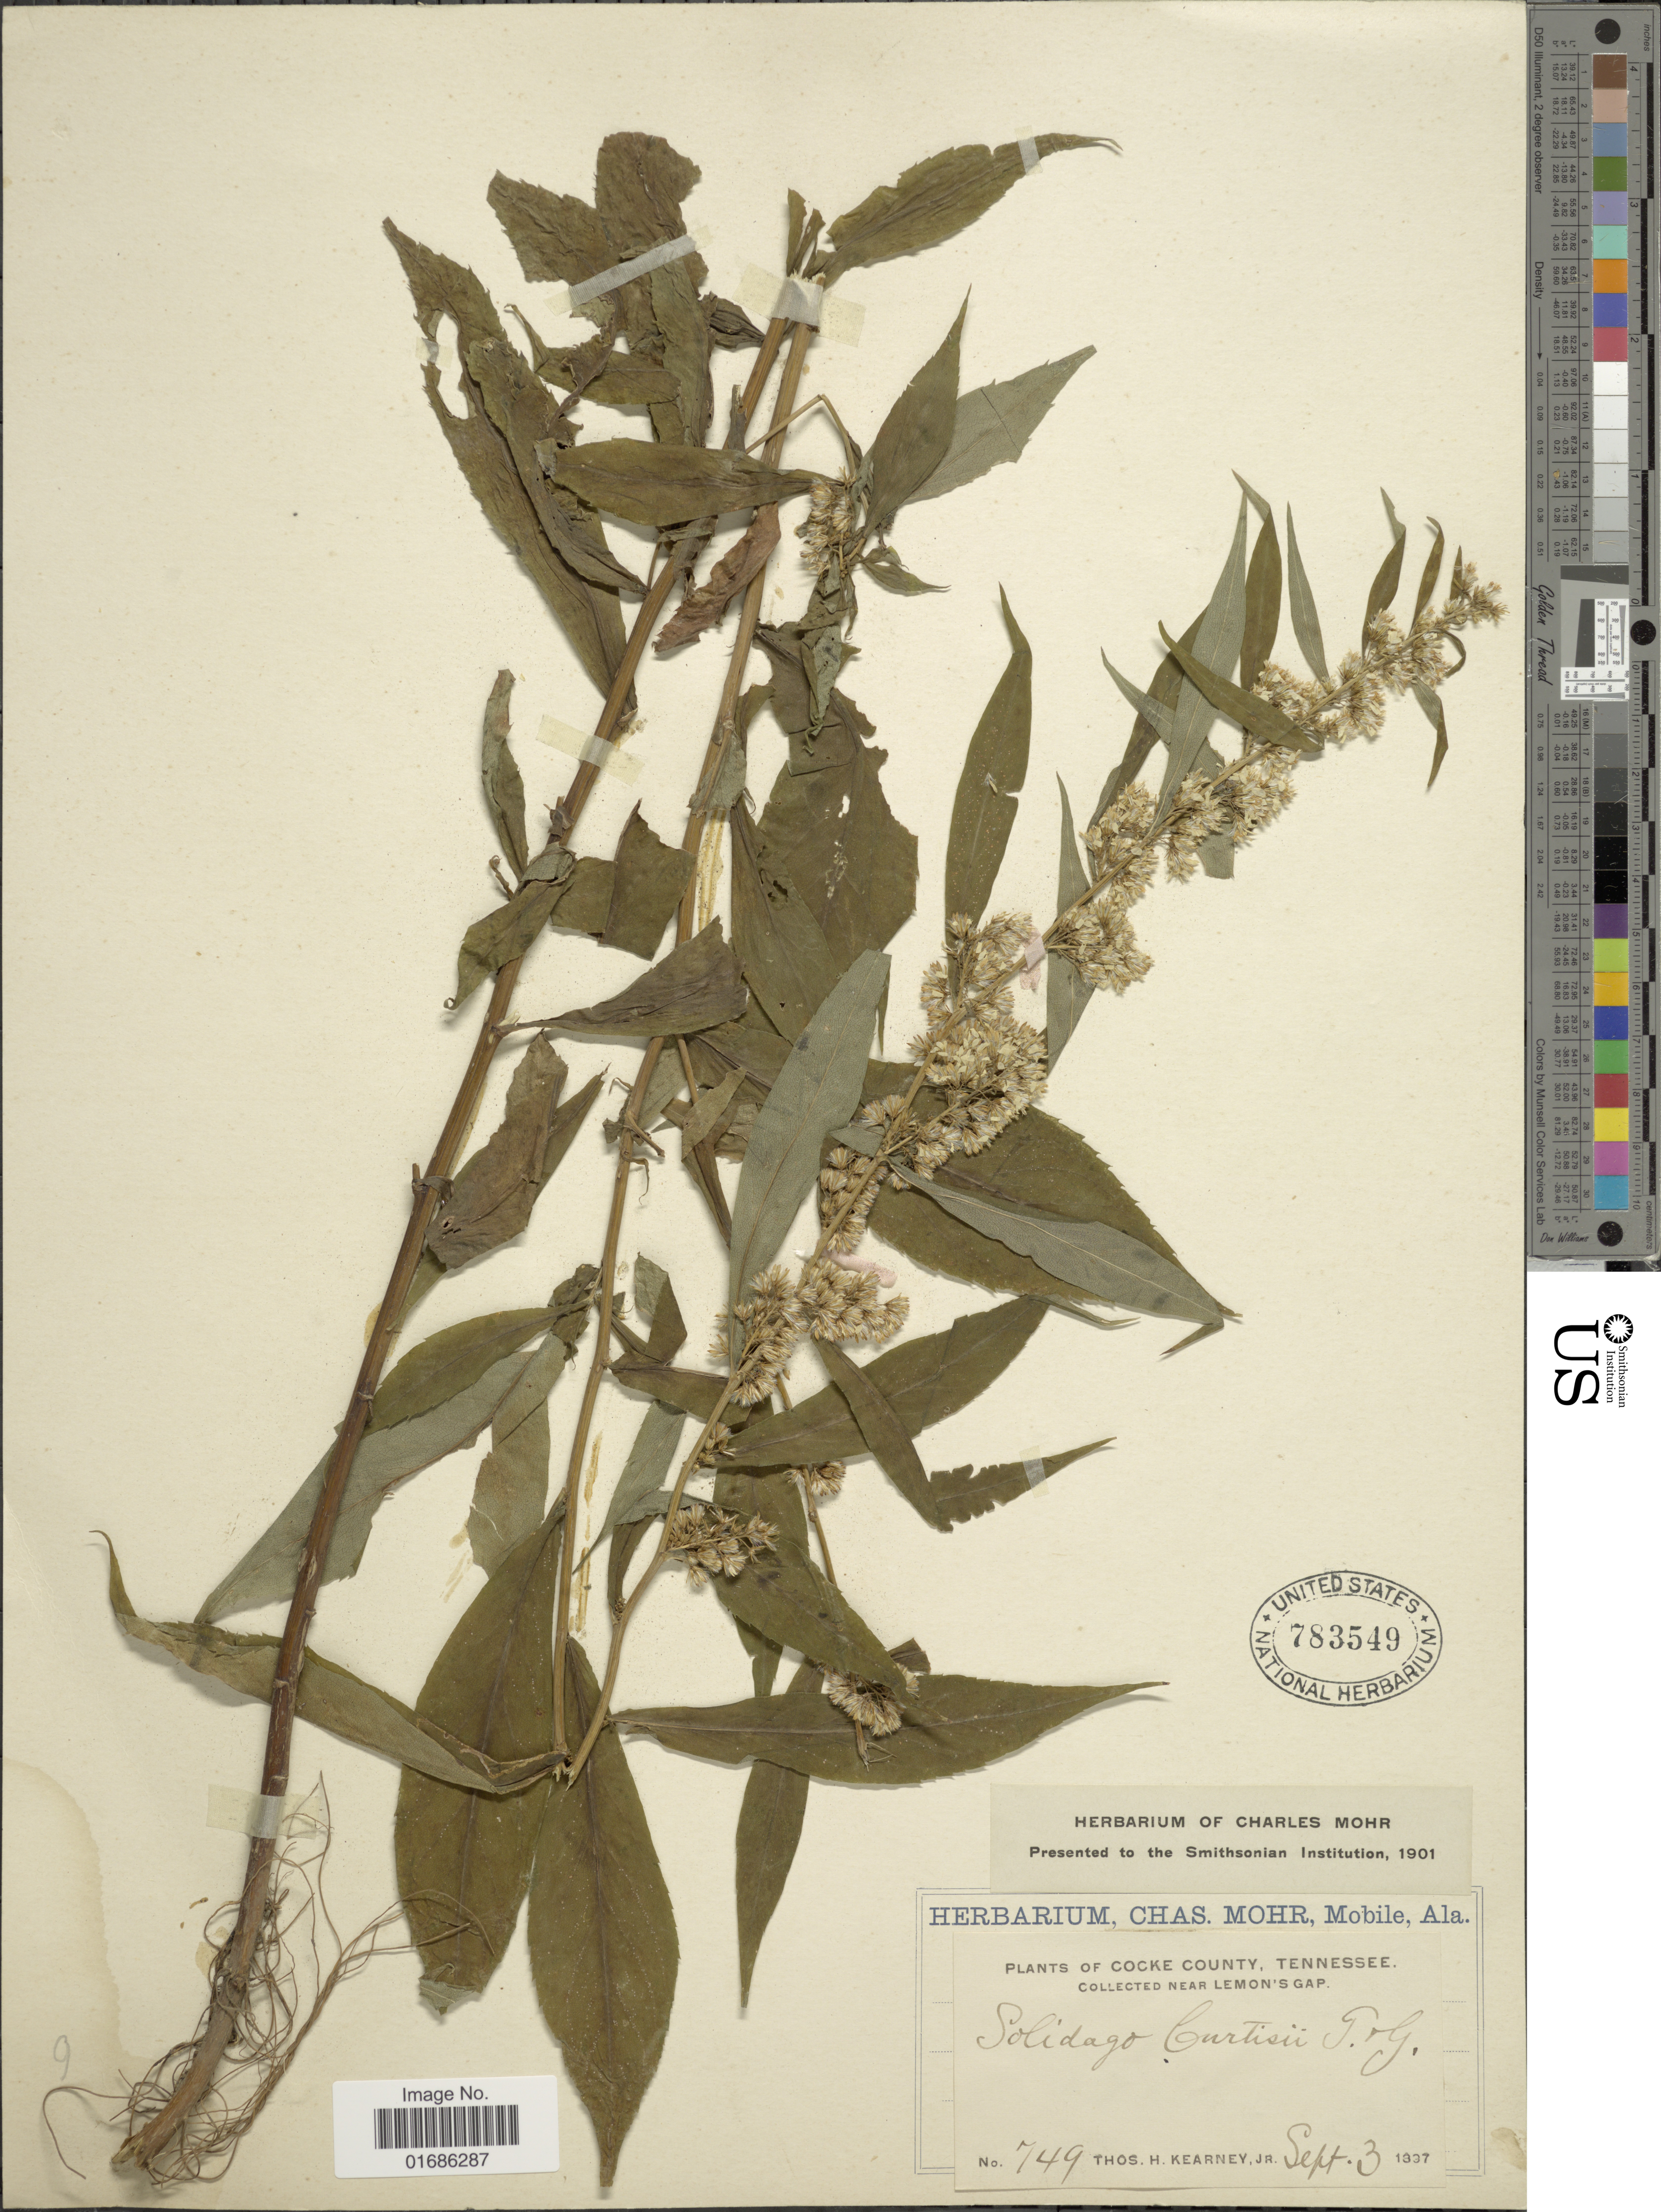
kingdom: Plantae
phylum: Tracheophyta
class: Magnoliopsida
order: Asterales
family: Asteraceae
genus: Solidago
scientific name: Solidago curtisii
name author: Torr. & A. Gray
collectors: T. H. Kearney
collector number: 749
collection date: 1897-09-03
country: United States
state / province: Tennessee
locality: Cocke County, near Lemon's Gap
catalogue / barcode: US 783549